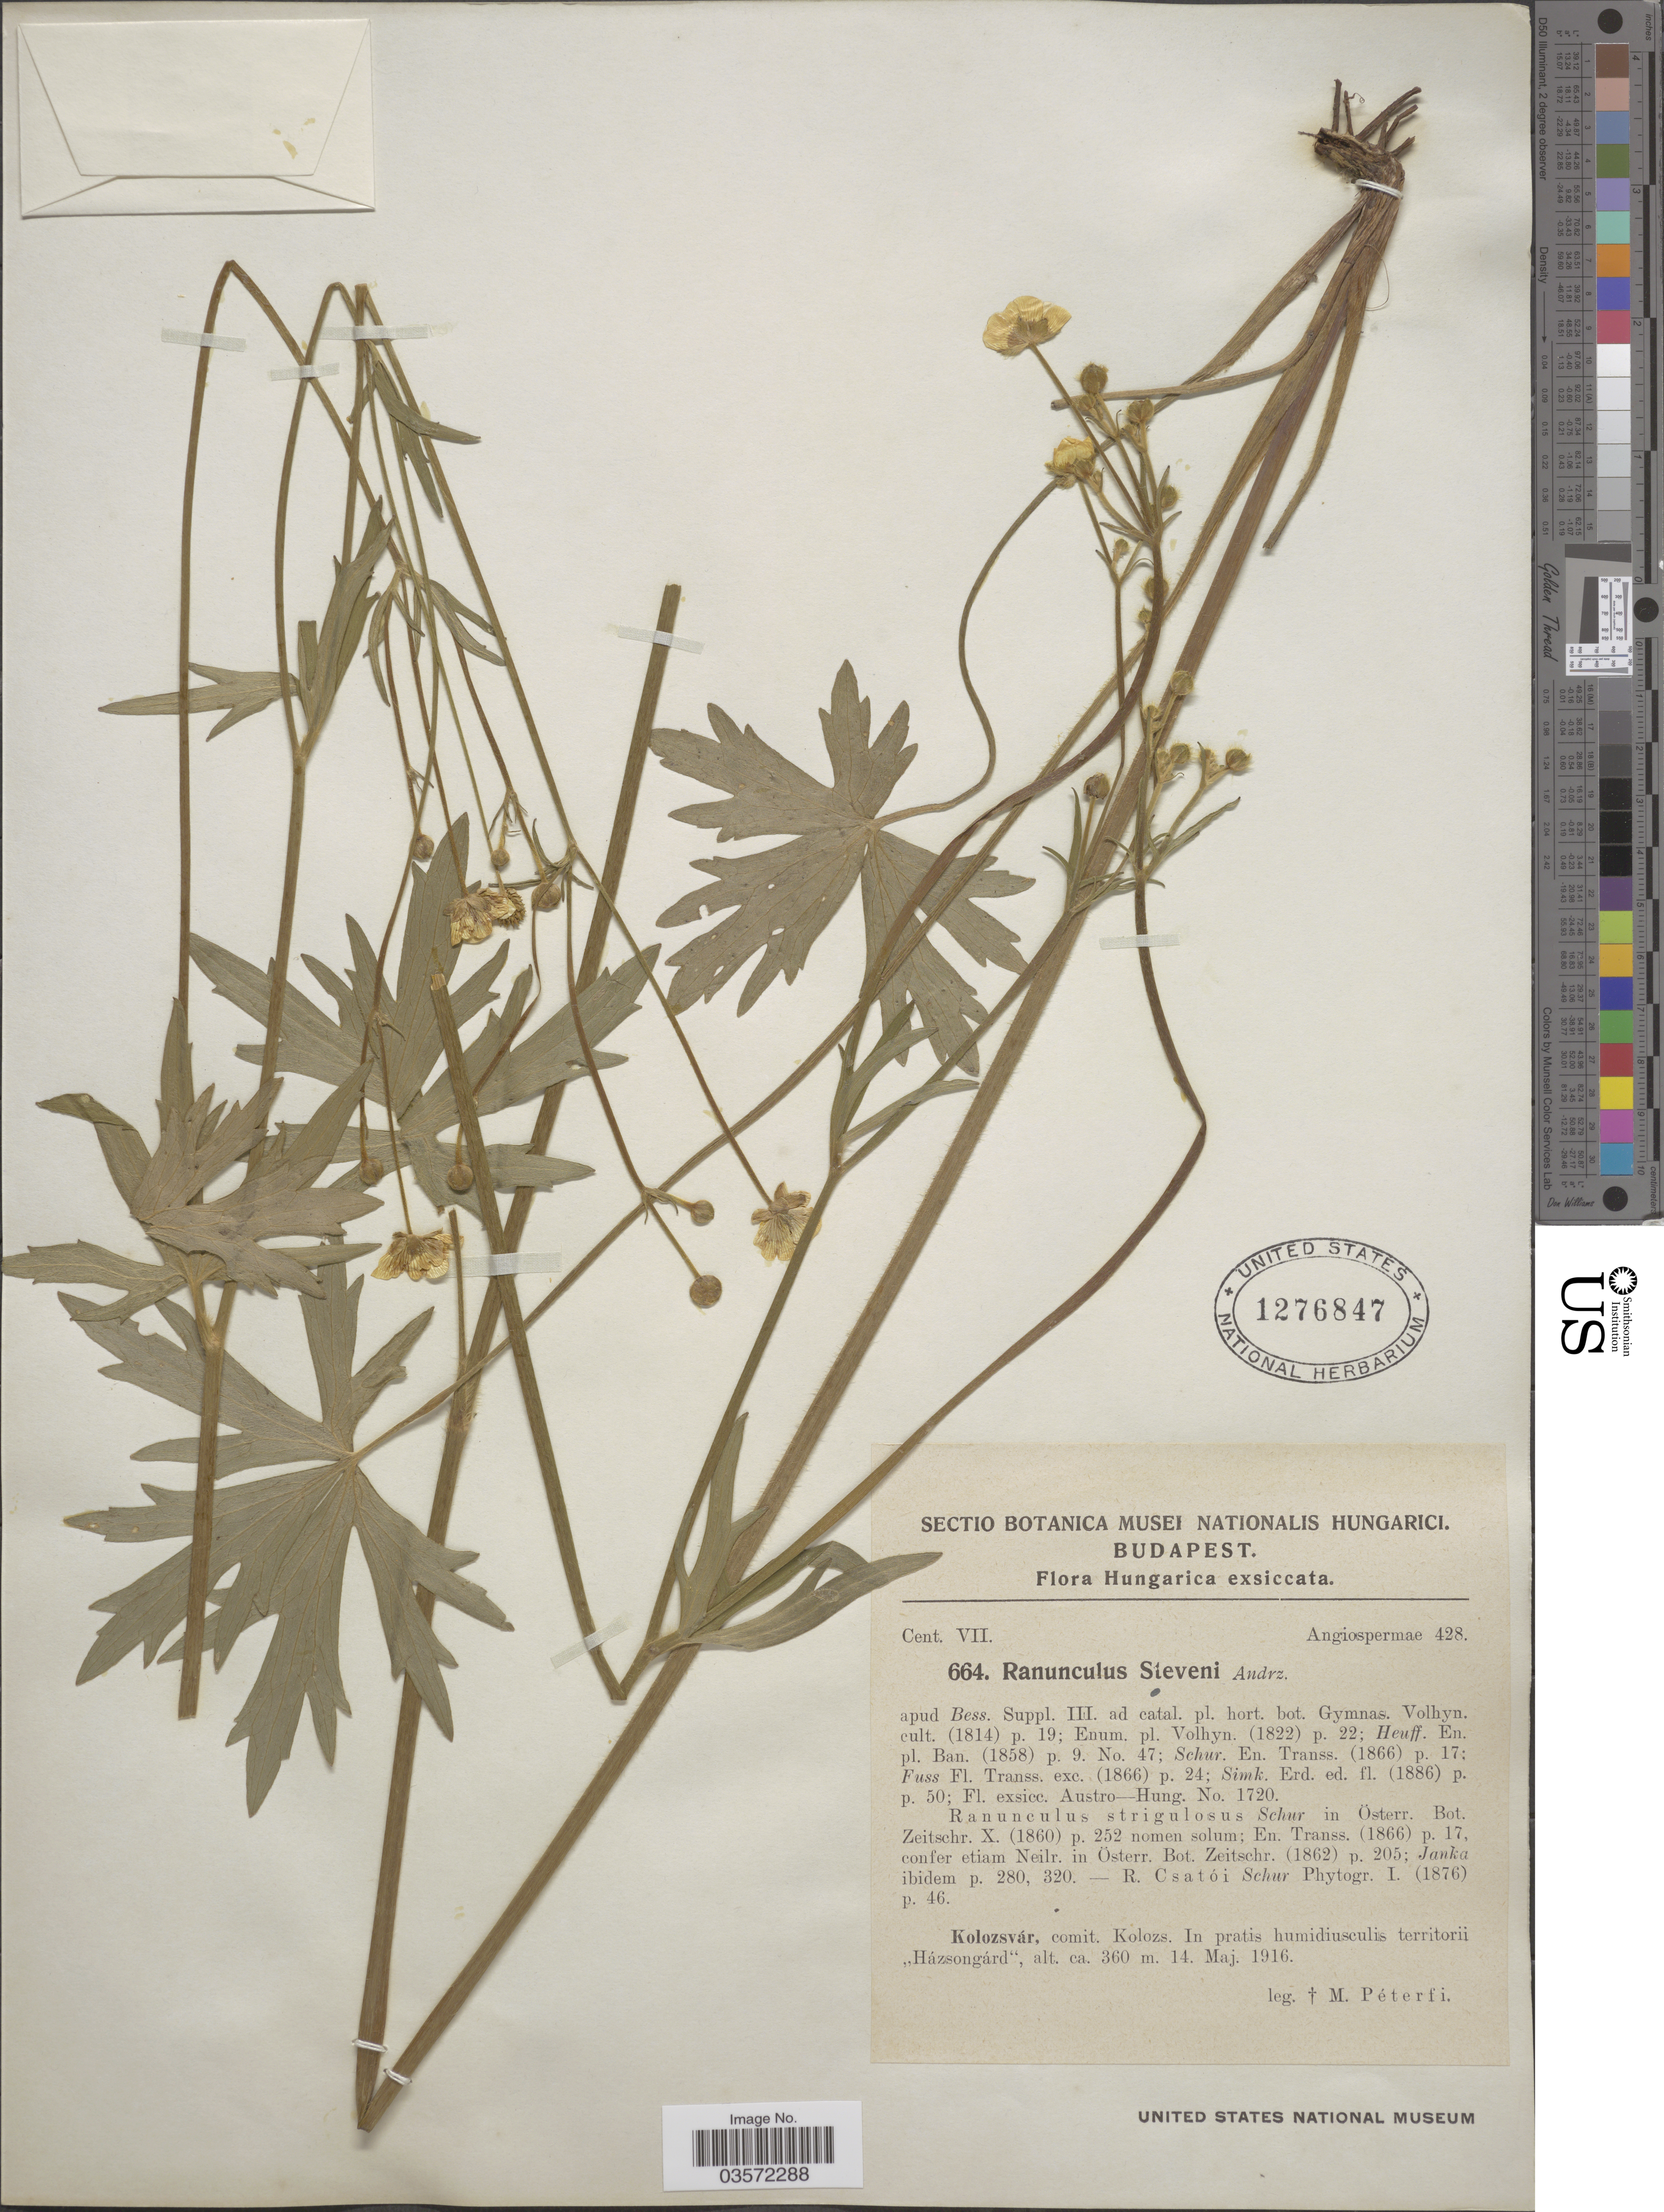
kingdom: Plantae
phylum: Tracheophyta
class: Magnoliopsida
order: Ranunculales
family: Ranunculaceae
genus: Ranunculus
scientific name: Ranunculus steveni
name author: Andrz. ex Besser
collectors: M. Péterfi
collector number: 664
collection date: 1916-05-14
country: Hungary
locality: Kolozsvár, comit. Kolozs. In pratis humidiusculis territorii "Házsongárd".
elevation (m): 360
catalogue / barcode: US 1276847